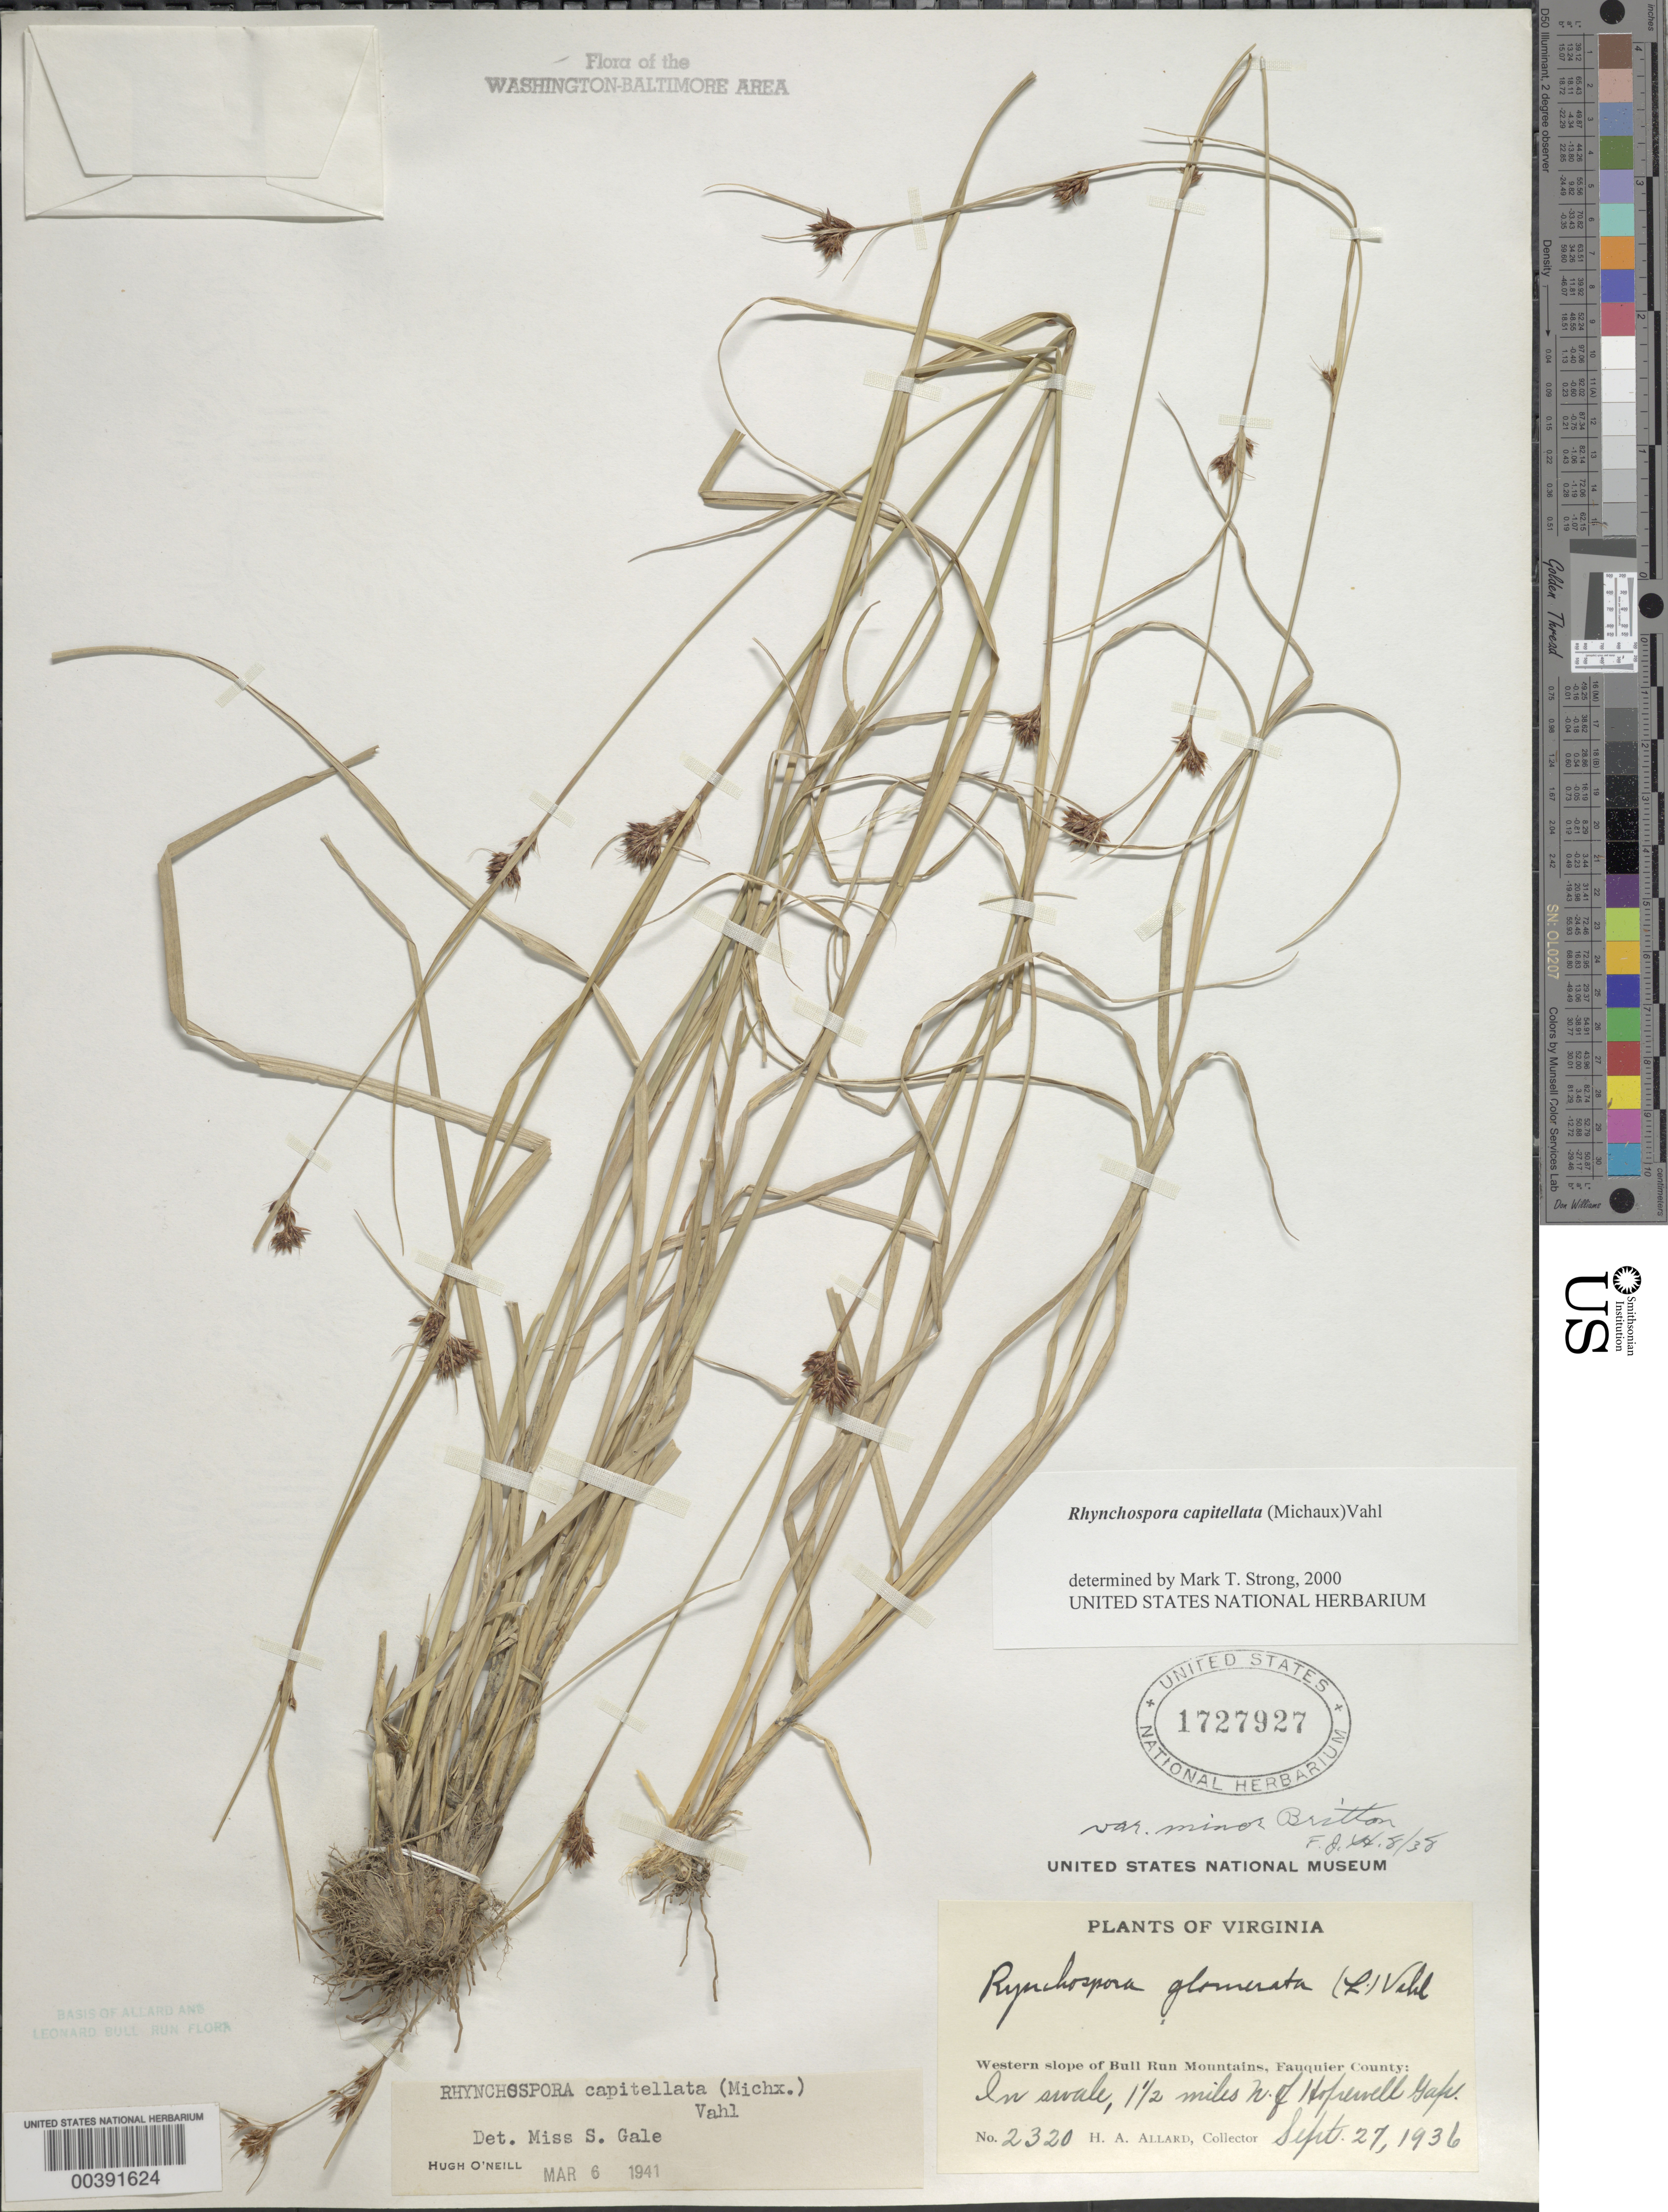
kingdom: Plantae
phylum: Tracheophyta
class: Liliopsida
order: Poales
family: Cyperaceae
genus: Rhynchospora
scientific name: Rhynchospora capitellata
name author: (Michx.) Vahl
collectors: H. A. Allard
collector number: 2320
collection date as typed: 27 Sep 1936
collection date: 1936-09-27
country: United States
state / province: Virginia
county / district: Fauquier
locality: North of Hopewell Gap Bull Run Mts.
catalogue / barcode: US 1727927